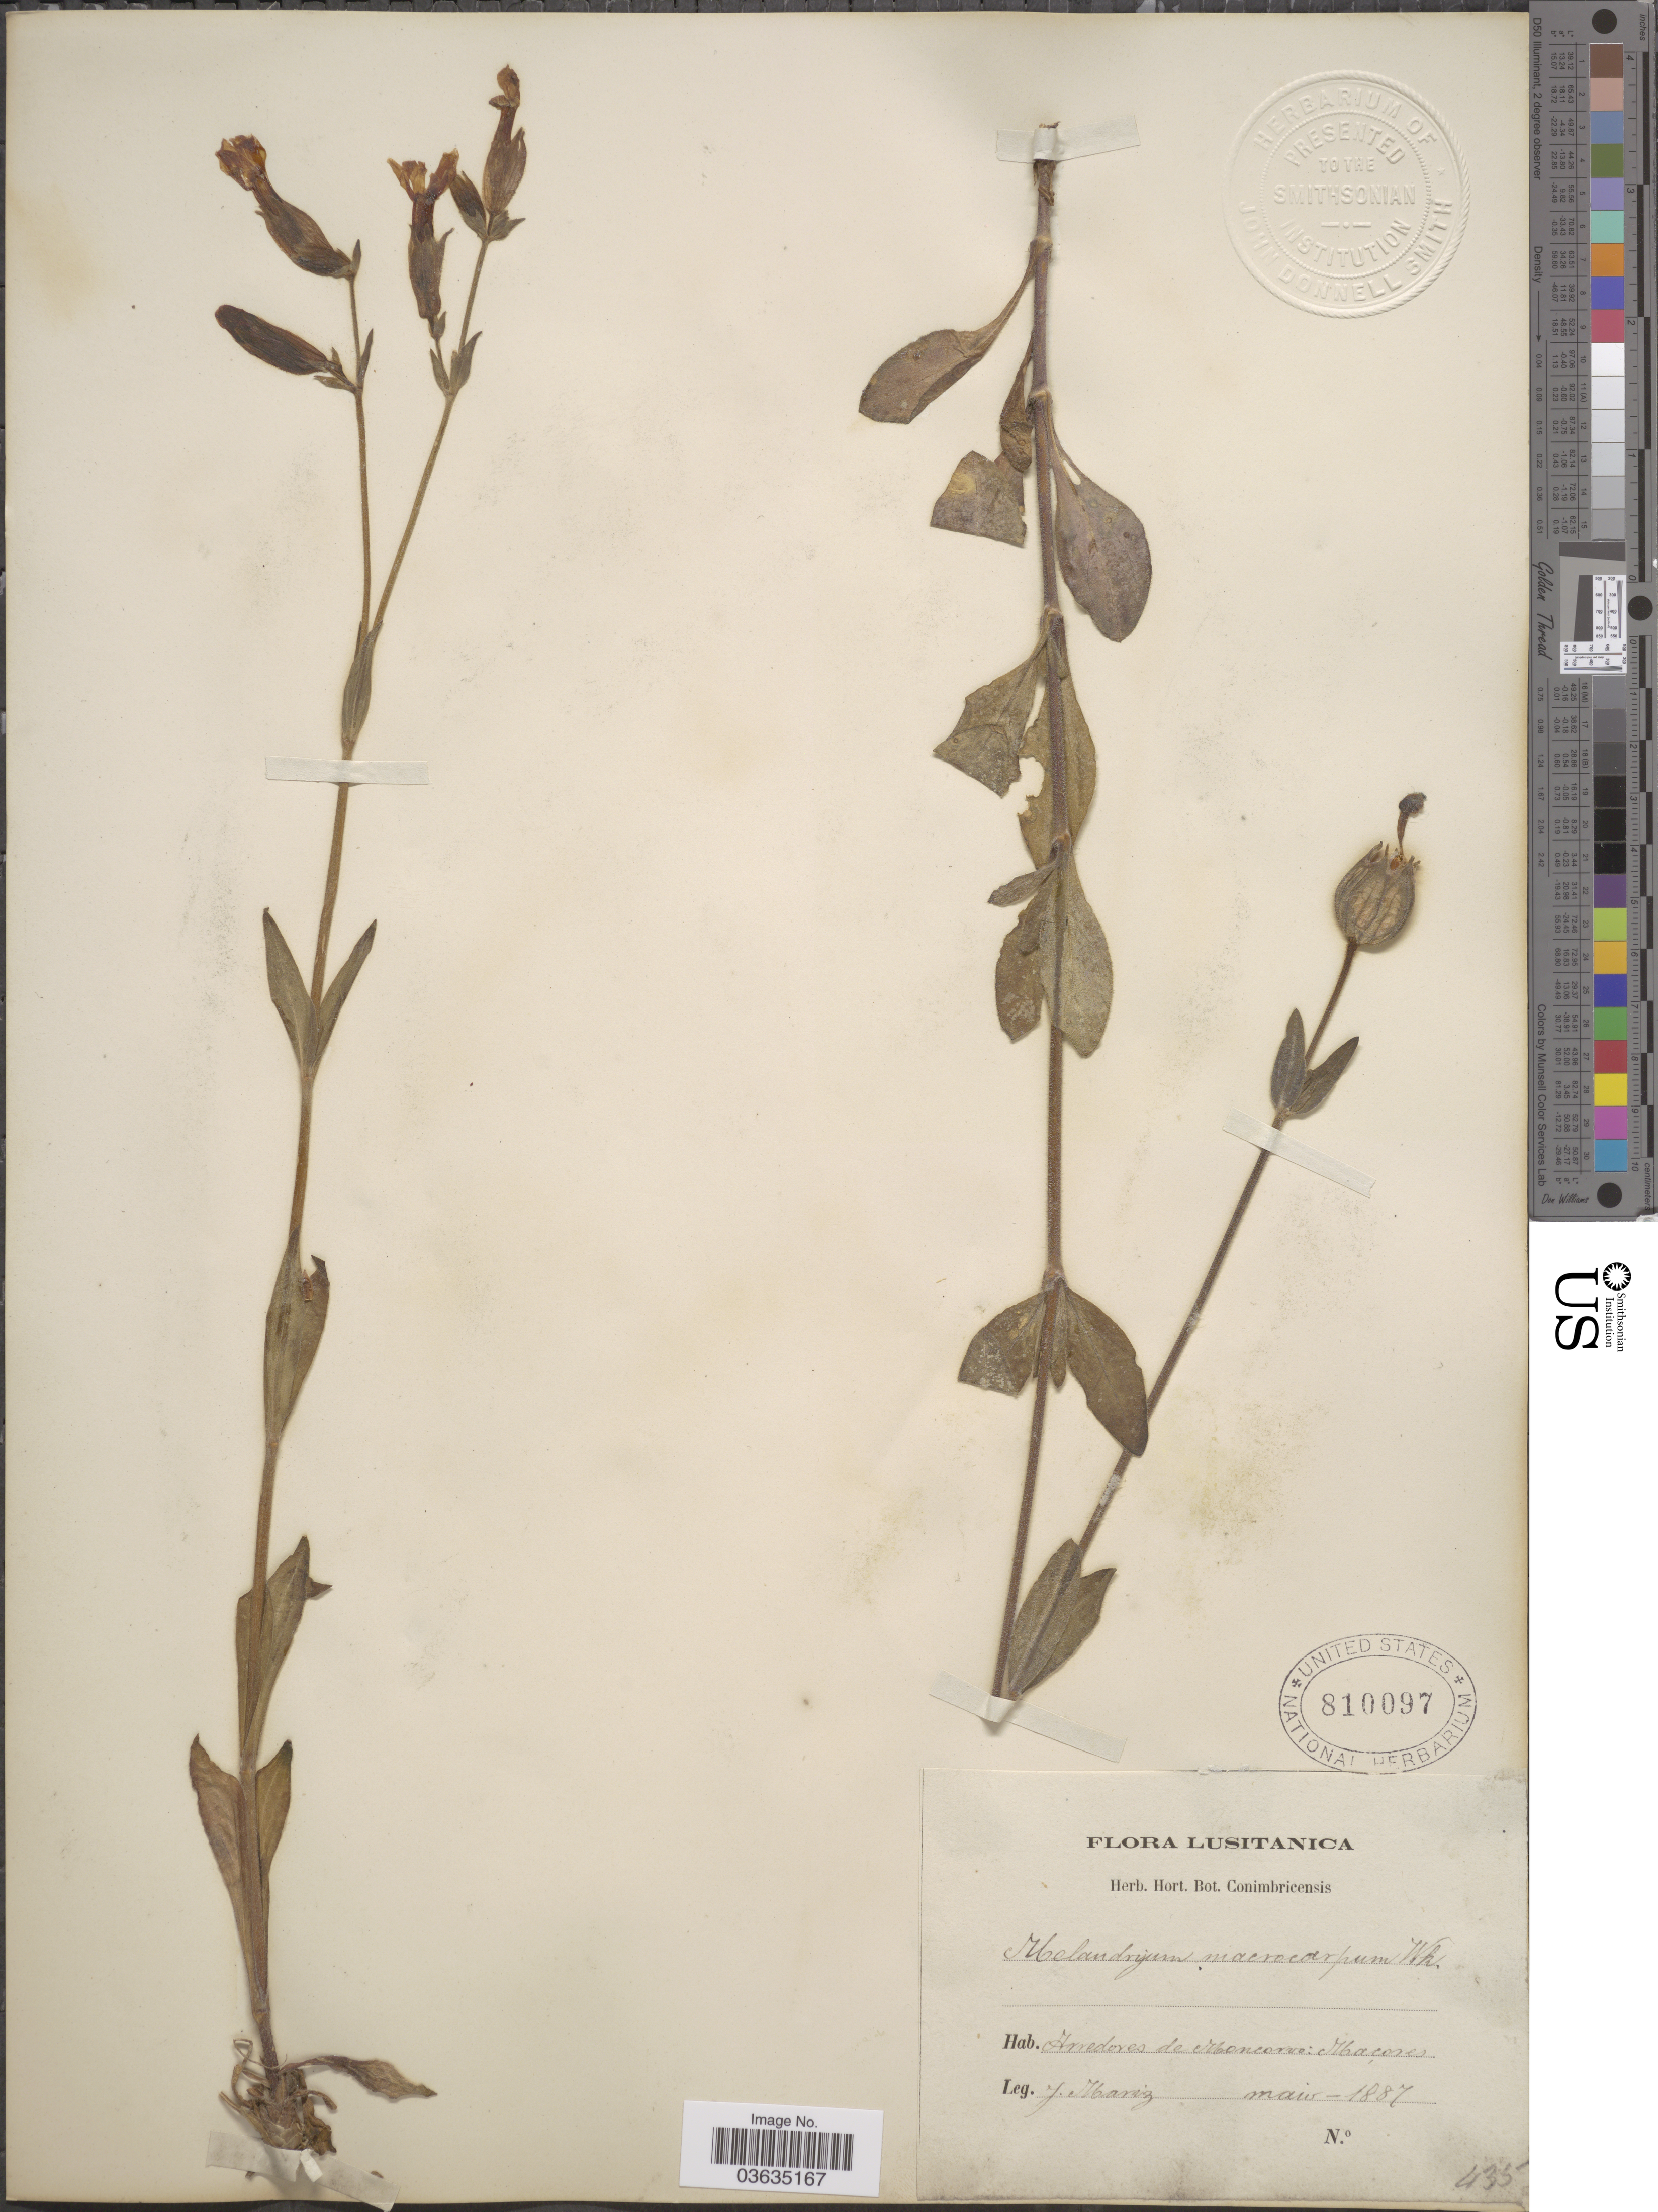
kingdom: Plantae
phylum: Tracheophyta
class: Magnoliopsida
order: Caryophyllales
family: Caryophyllaceae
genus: Silene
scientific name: Silene sp.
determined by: Strong, Mark T., (BOT), Smithsonian Institution - National Museum of Natural History (UNITED STATES)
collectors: J. Ibariz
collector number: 435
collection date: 1887-05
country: Portugal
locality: Arredores de Ibancorvo: Ibacores. [interpreted]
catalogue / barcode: US 810097